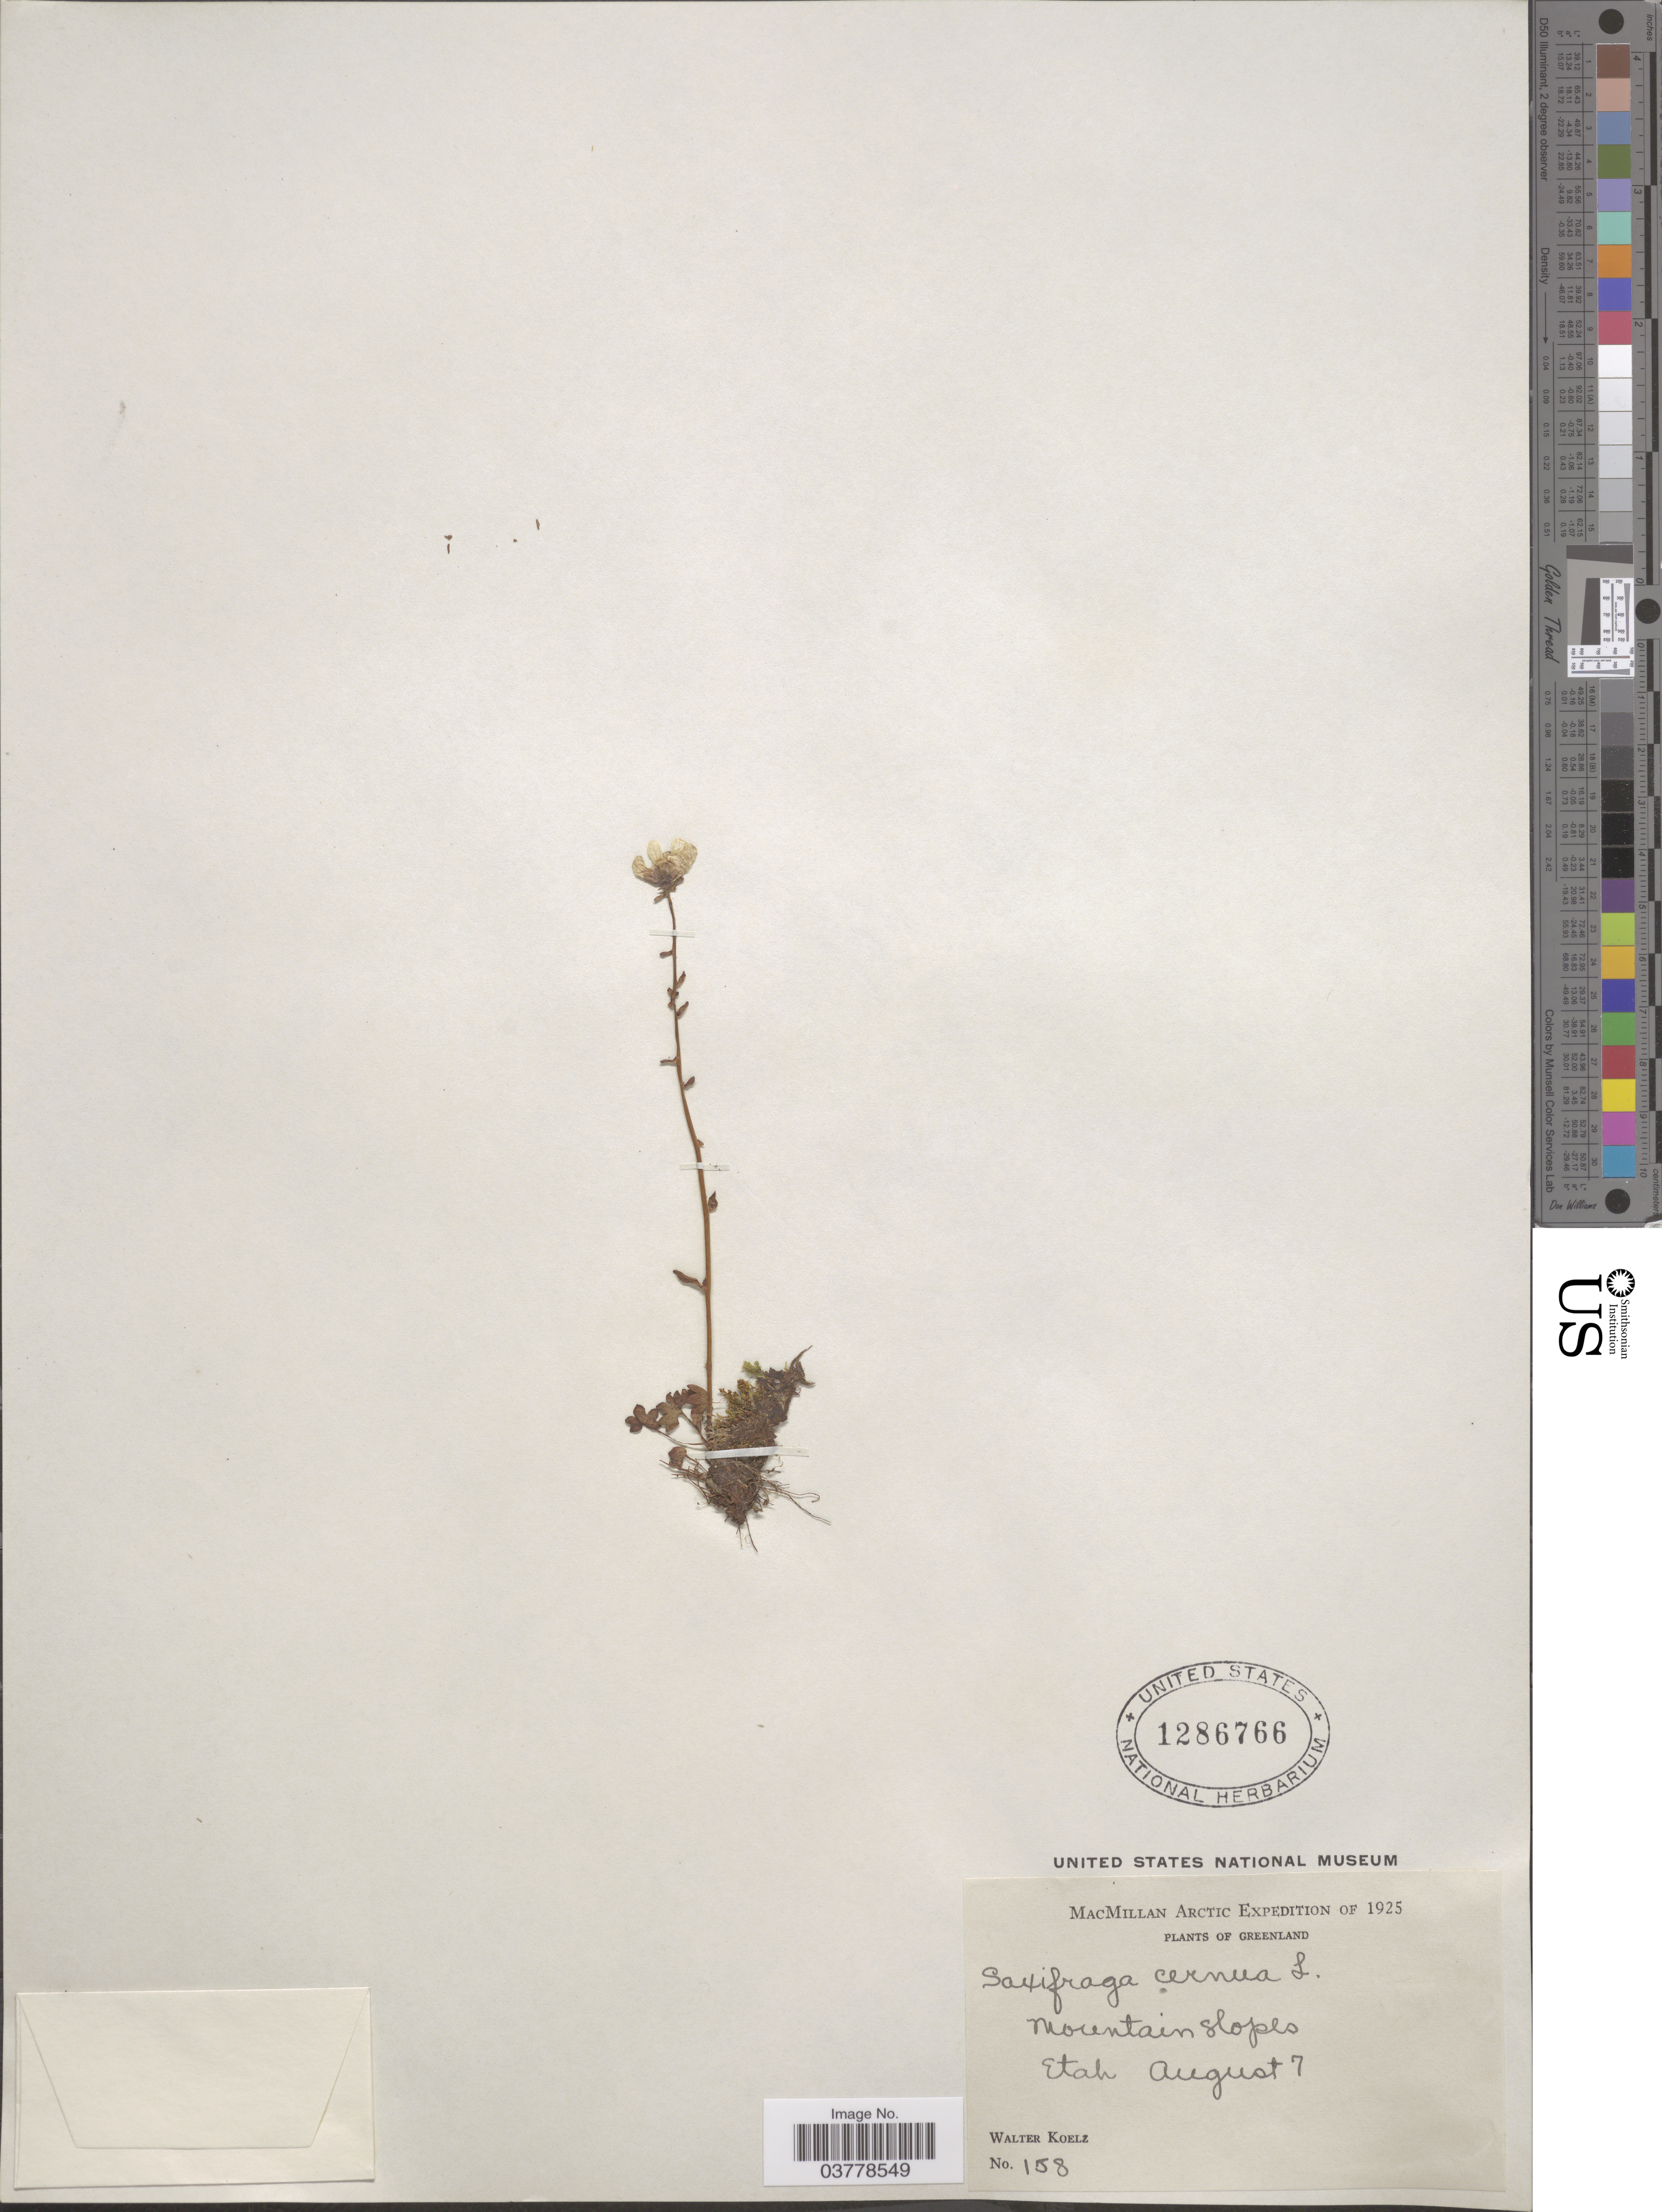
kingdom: Plantae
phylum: Tracheophyta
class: Magnoliopsida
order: Saxifragales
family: Saxifragaceae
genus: Saxifraga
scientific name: Saxifraga cernua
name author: L.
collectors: W. N. Koelz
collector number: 158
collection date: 1925-08-07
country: Greenland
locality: Mountain slopes. Etah.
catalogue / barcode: US 1286766